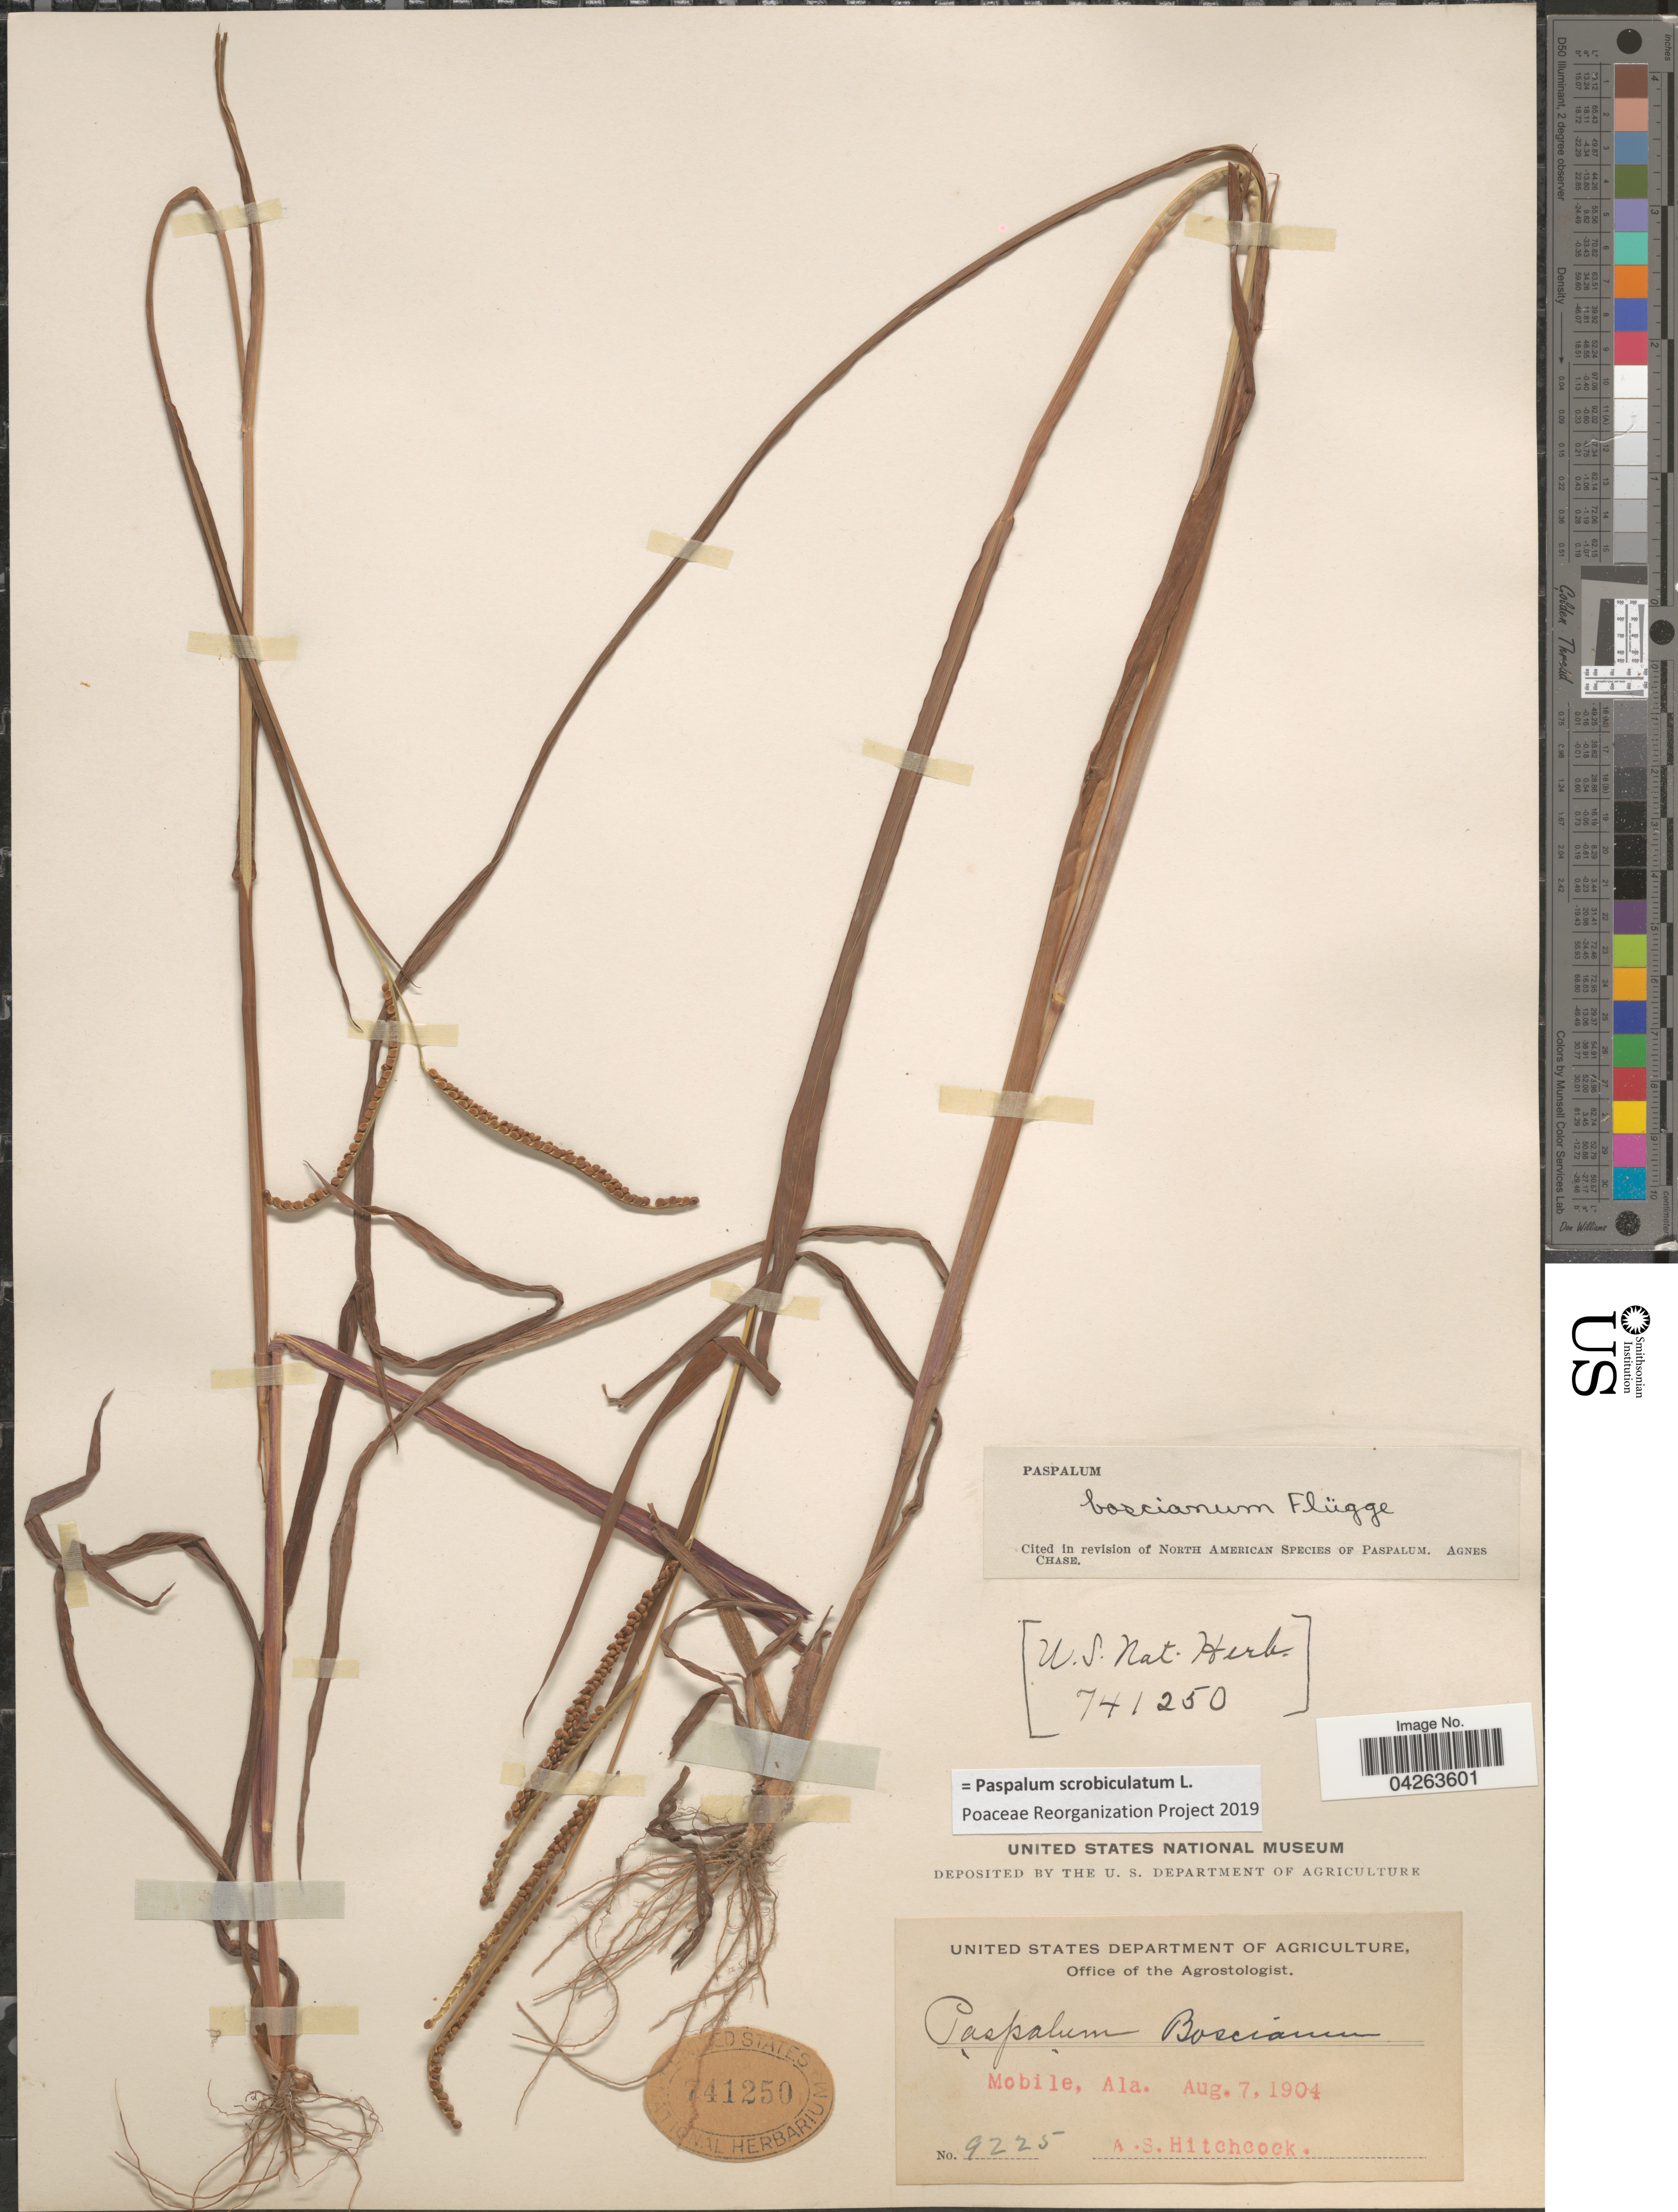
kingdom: Plantae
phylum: Tracheophyta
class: Liliopsida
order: Poales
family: Poaceae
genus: Paspalum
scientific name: Paspalum scrobiculatum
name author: L.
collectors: A. S. Hitchcock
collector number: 9225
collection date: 1904-08-07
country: United States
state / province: Alabama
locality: Mobile.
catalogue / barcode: US 741250